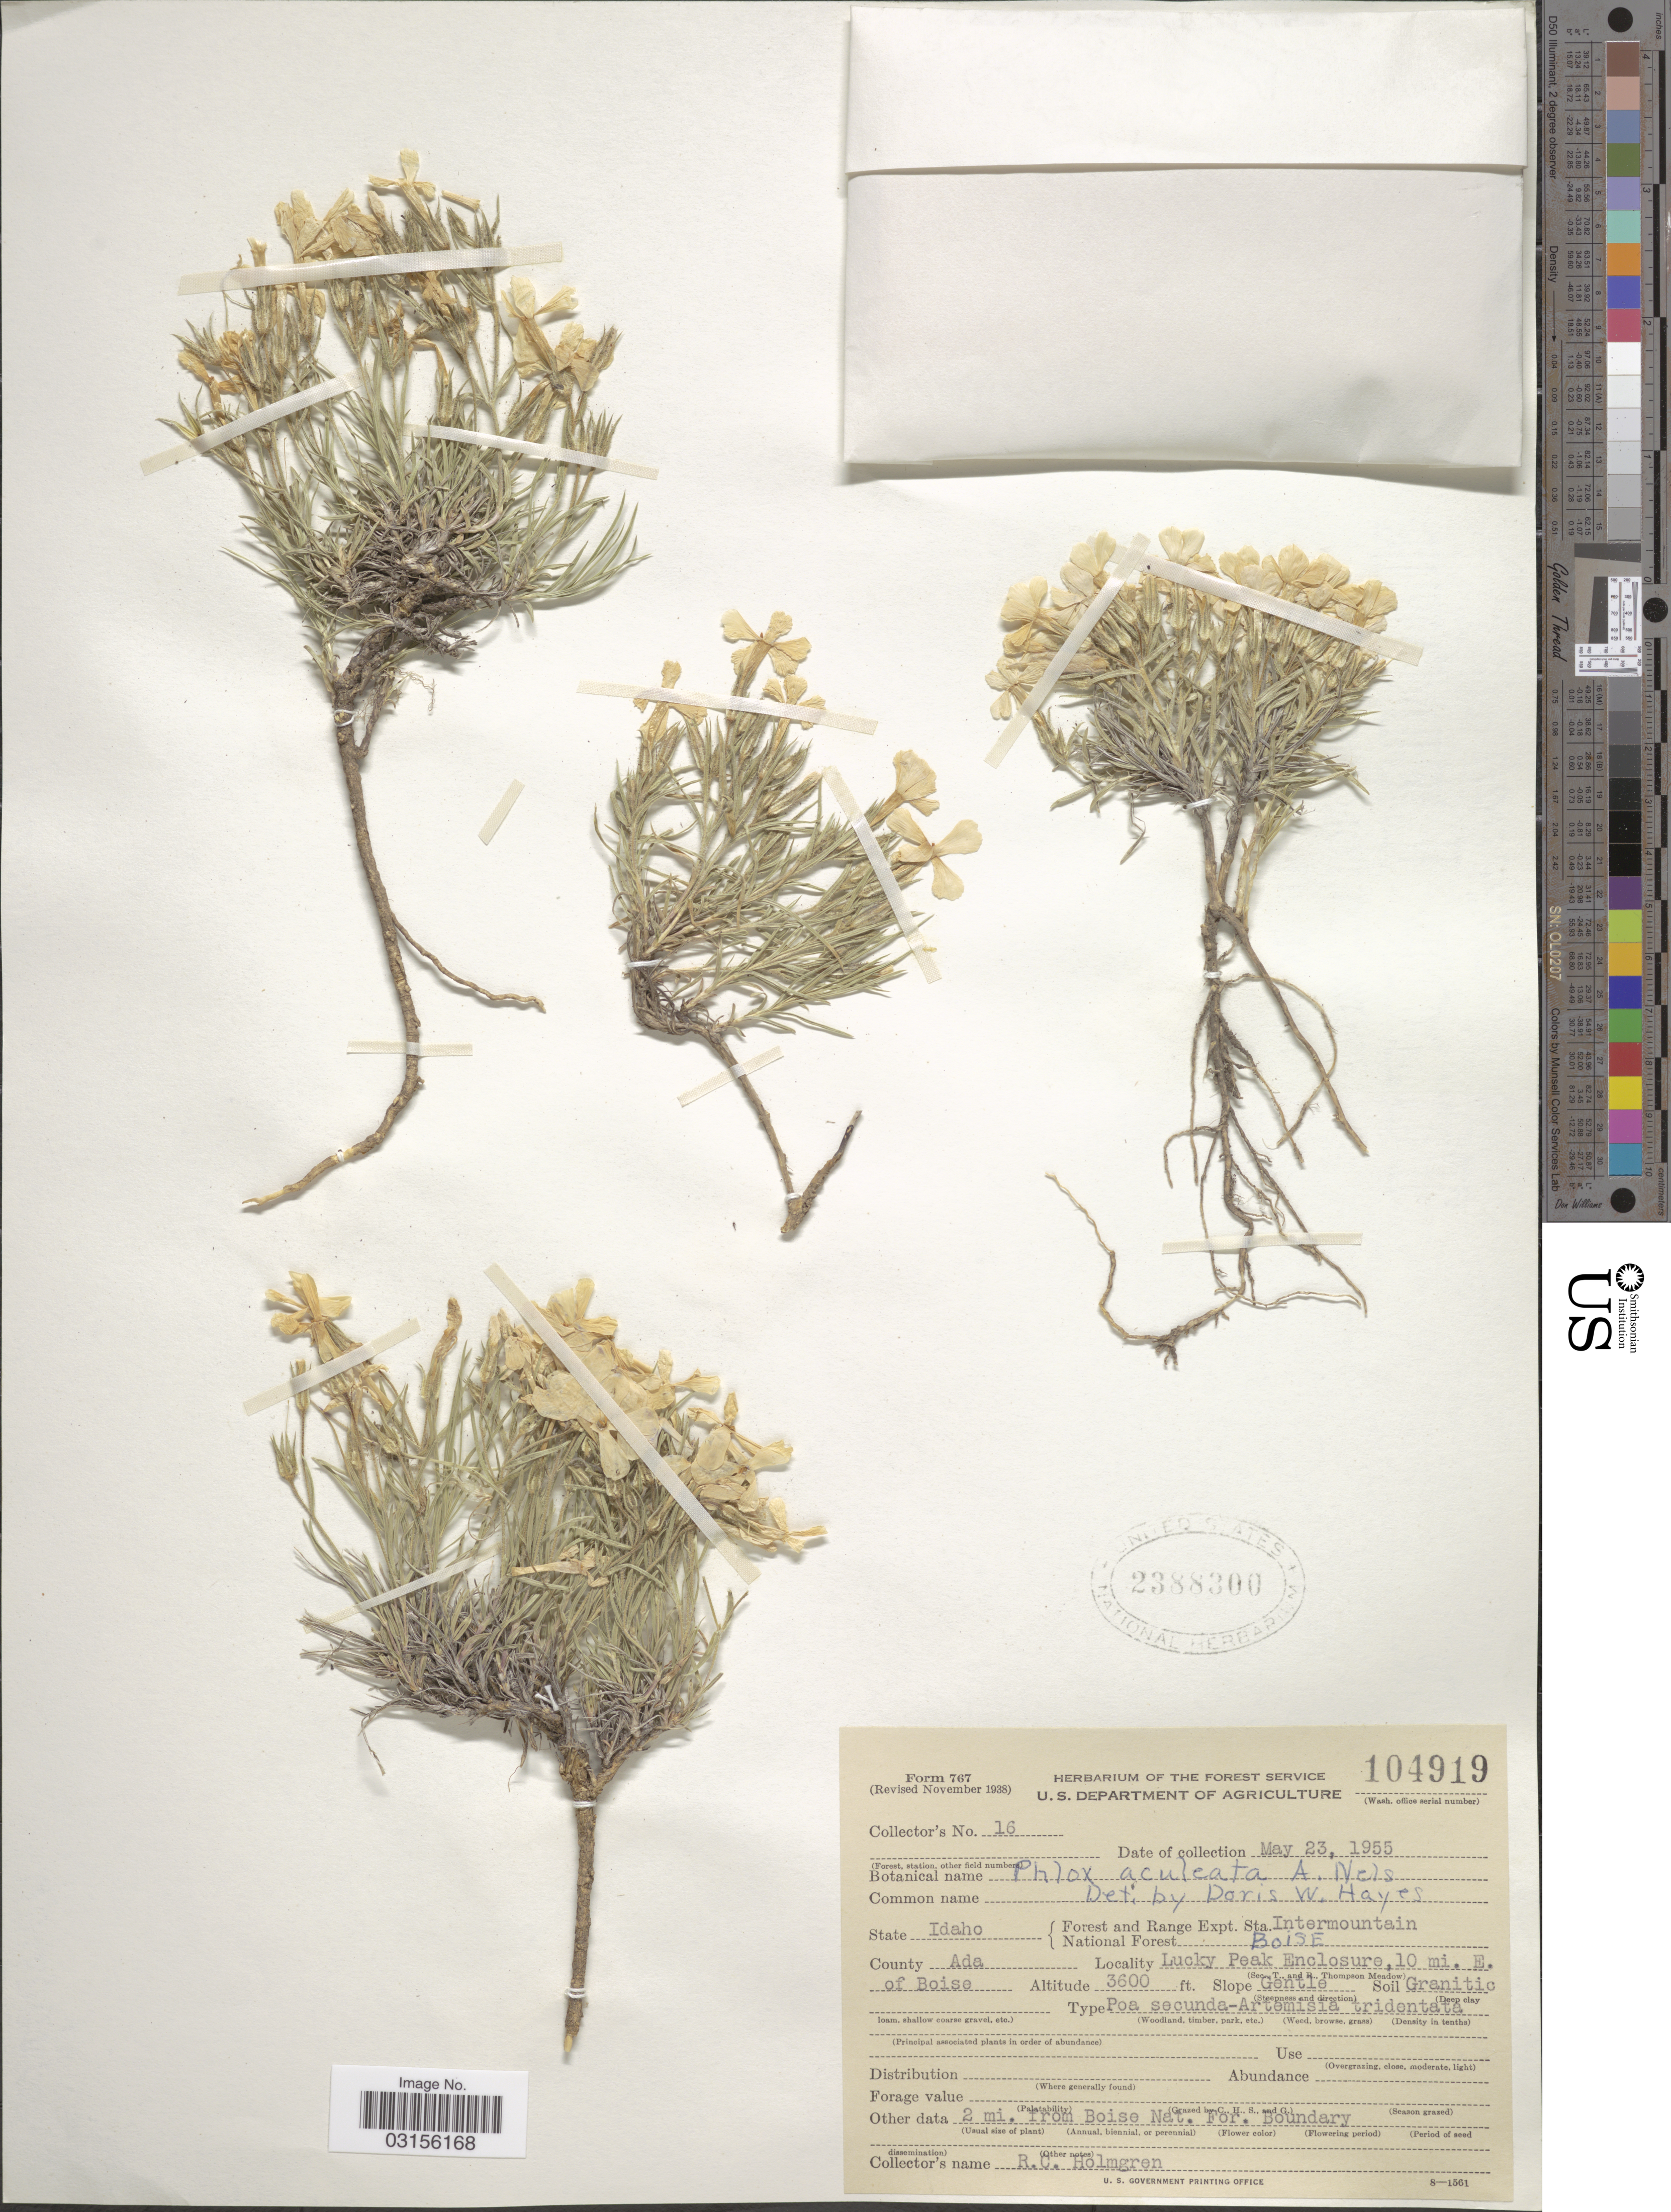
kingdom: Plantae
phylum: Tracheophyta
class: Magnoliopsida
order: Ericales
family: Polemoniaceae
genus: Phlox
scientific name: Phlox aculeata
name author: A. Nelson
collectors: R. Holmgren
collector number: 16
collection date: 1955-05-23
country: United States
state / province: Idaho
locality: Forest and Range Expt. Sta. Intermountain National Forest Boise. County Ada Lucky Peak Enclosure, 10 mi. E. of Boise.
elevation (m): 1097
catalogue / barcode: US 2388300